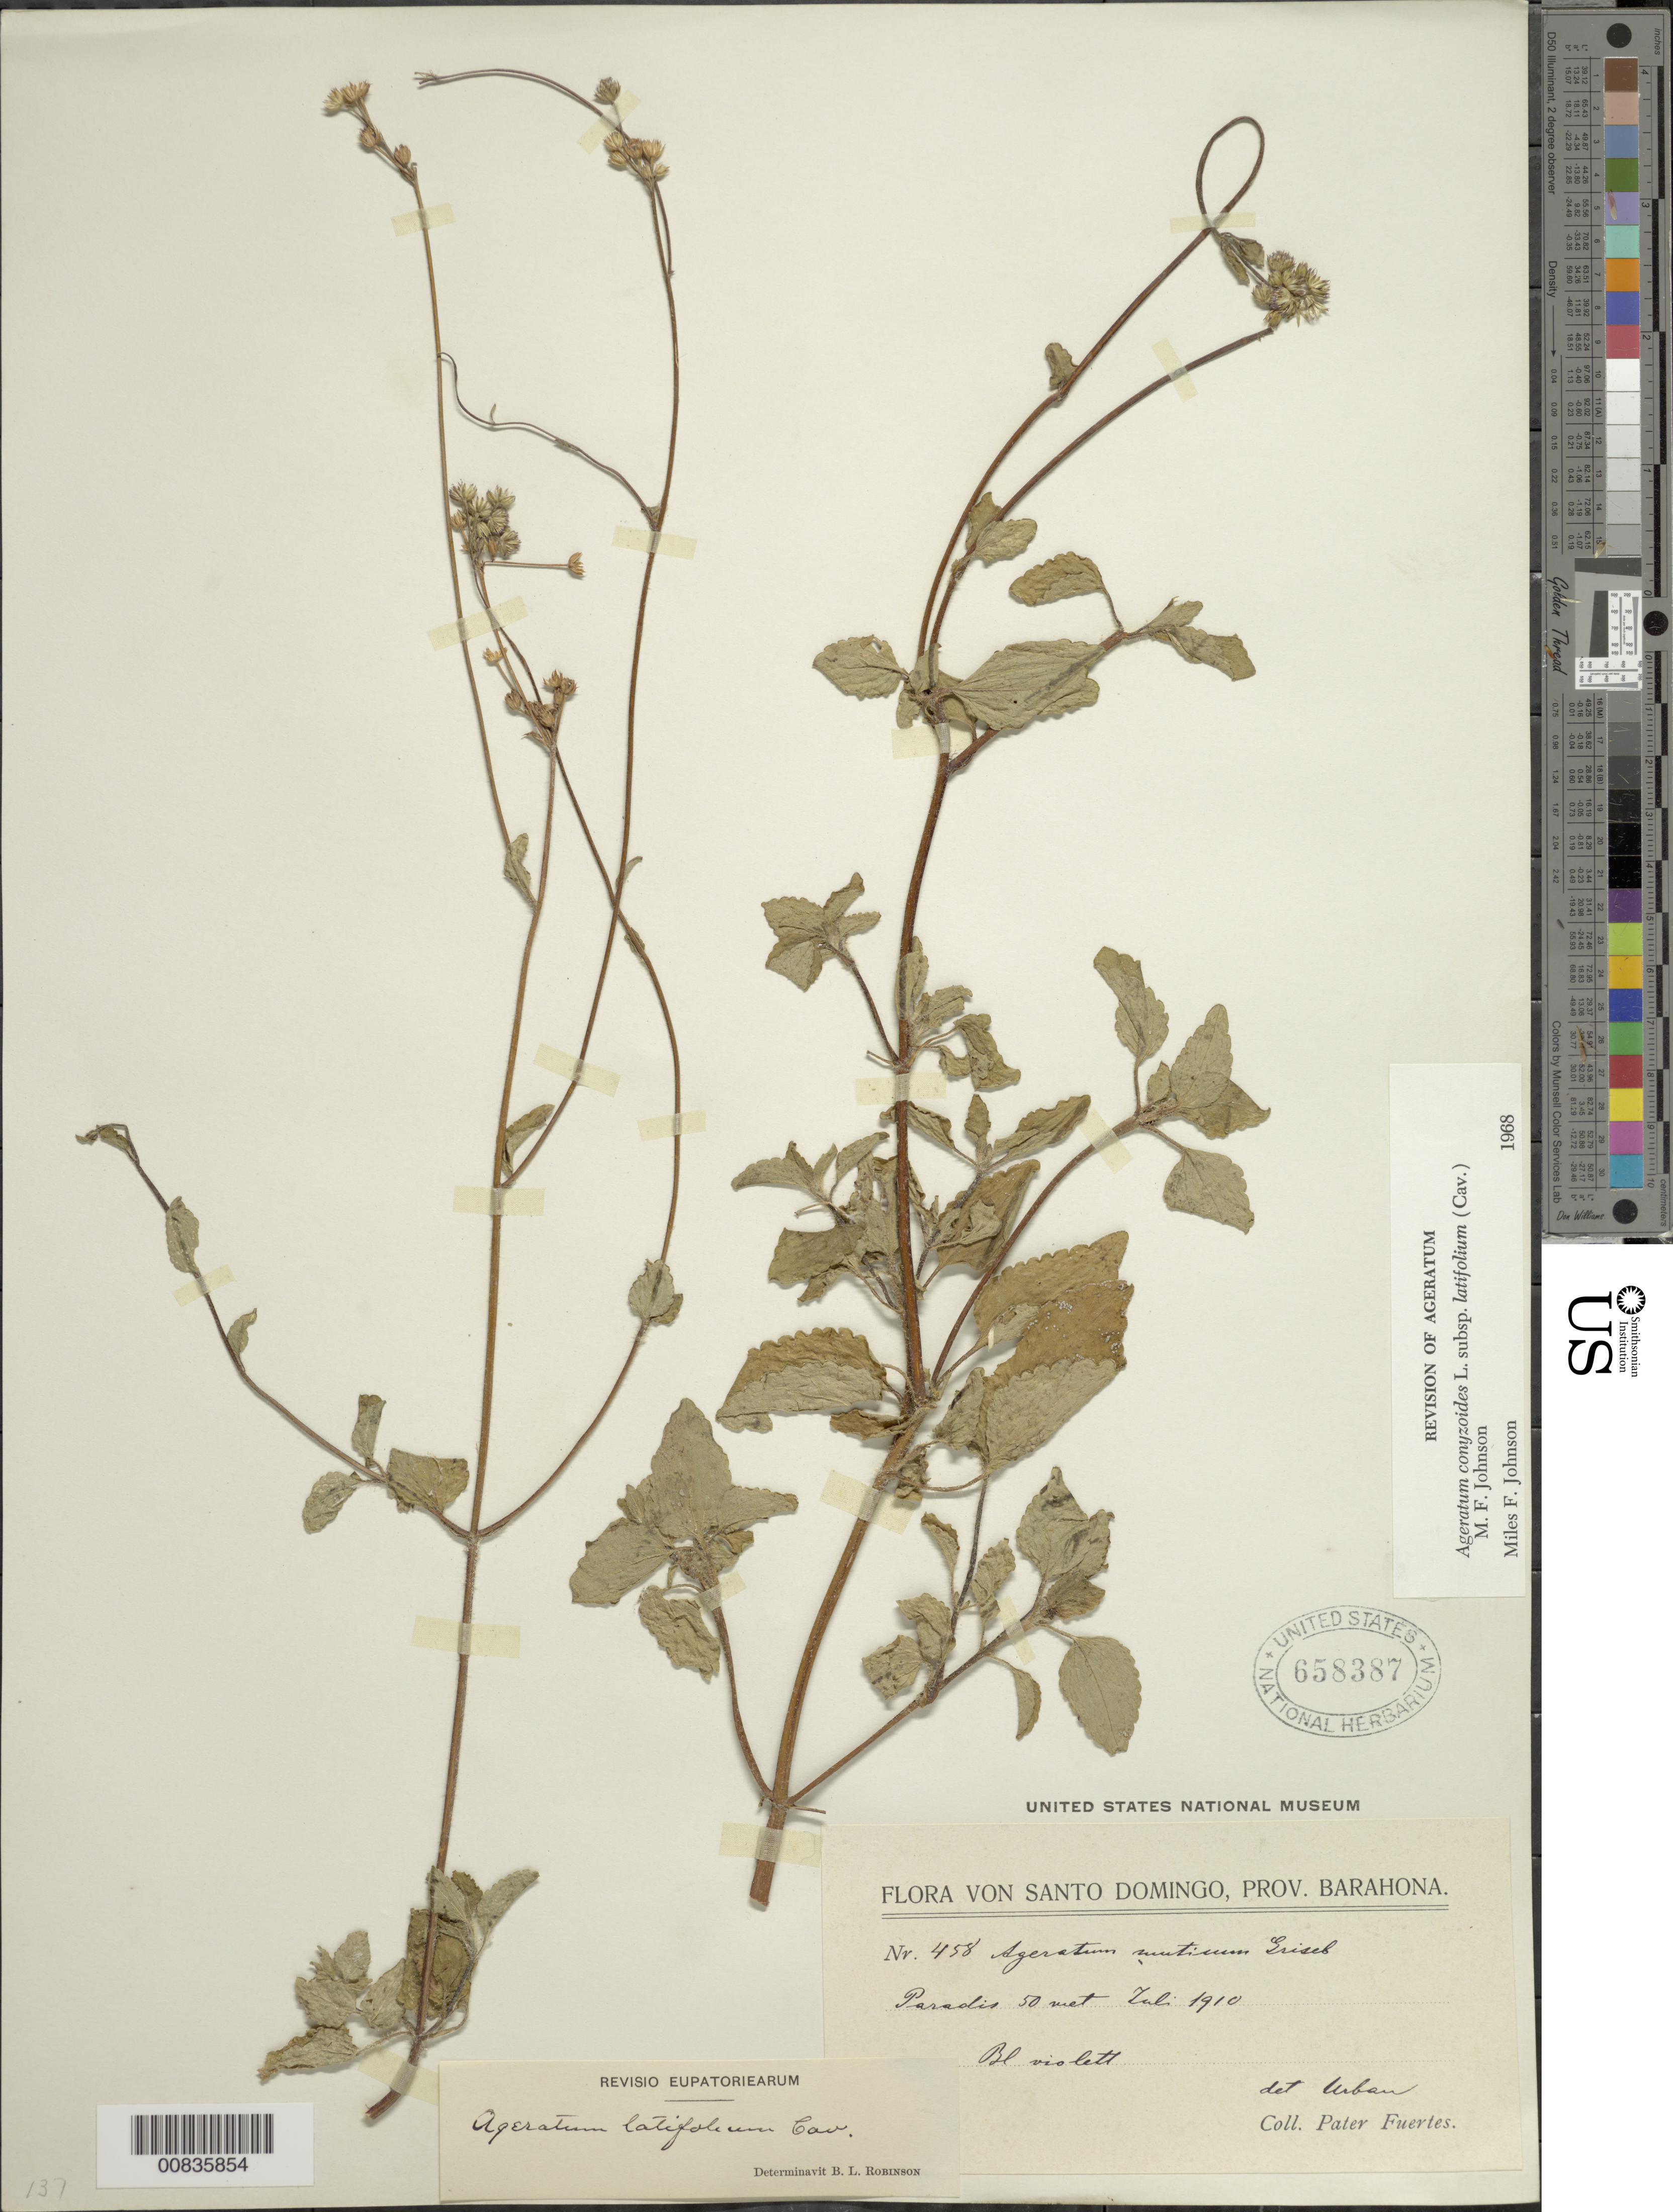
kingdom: Plantae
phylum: Tracheophyta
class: Magnoliopsida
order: Asterales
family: Asteraceae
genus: Ageratum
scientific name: Ageratum conyzoides subsp. latifolium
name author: (Cav.) M.F. Johnson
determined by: Johnson, M. F.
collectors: M. D. Fuertes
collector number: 458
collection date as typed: Jul 1910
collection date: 1910-07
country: Dominican Republic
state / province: Barahona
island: Hispaniola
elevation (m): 50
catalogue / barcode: US 658387